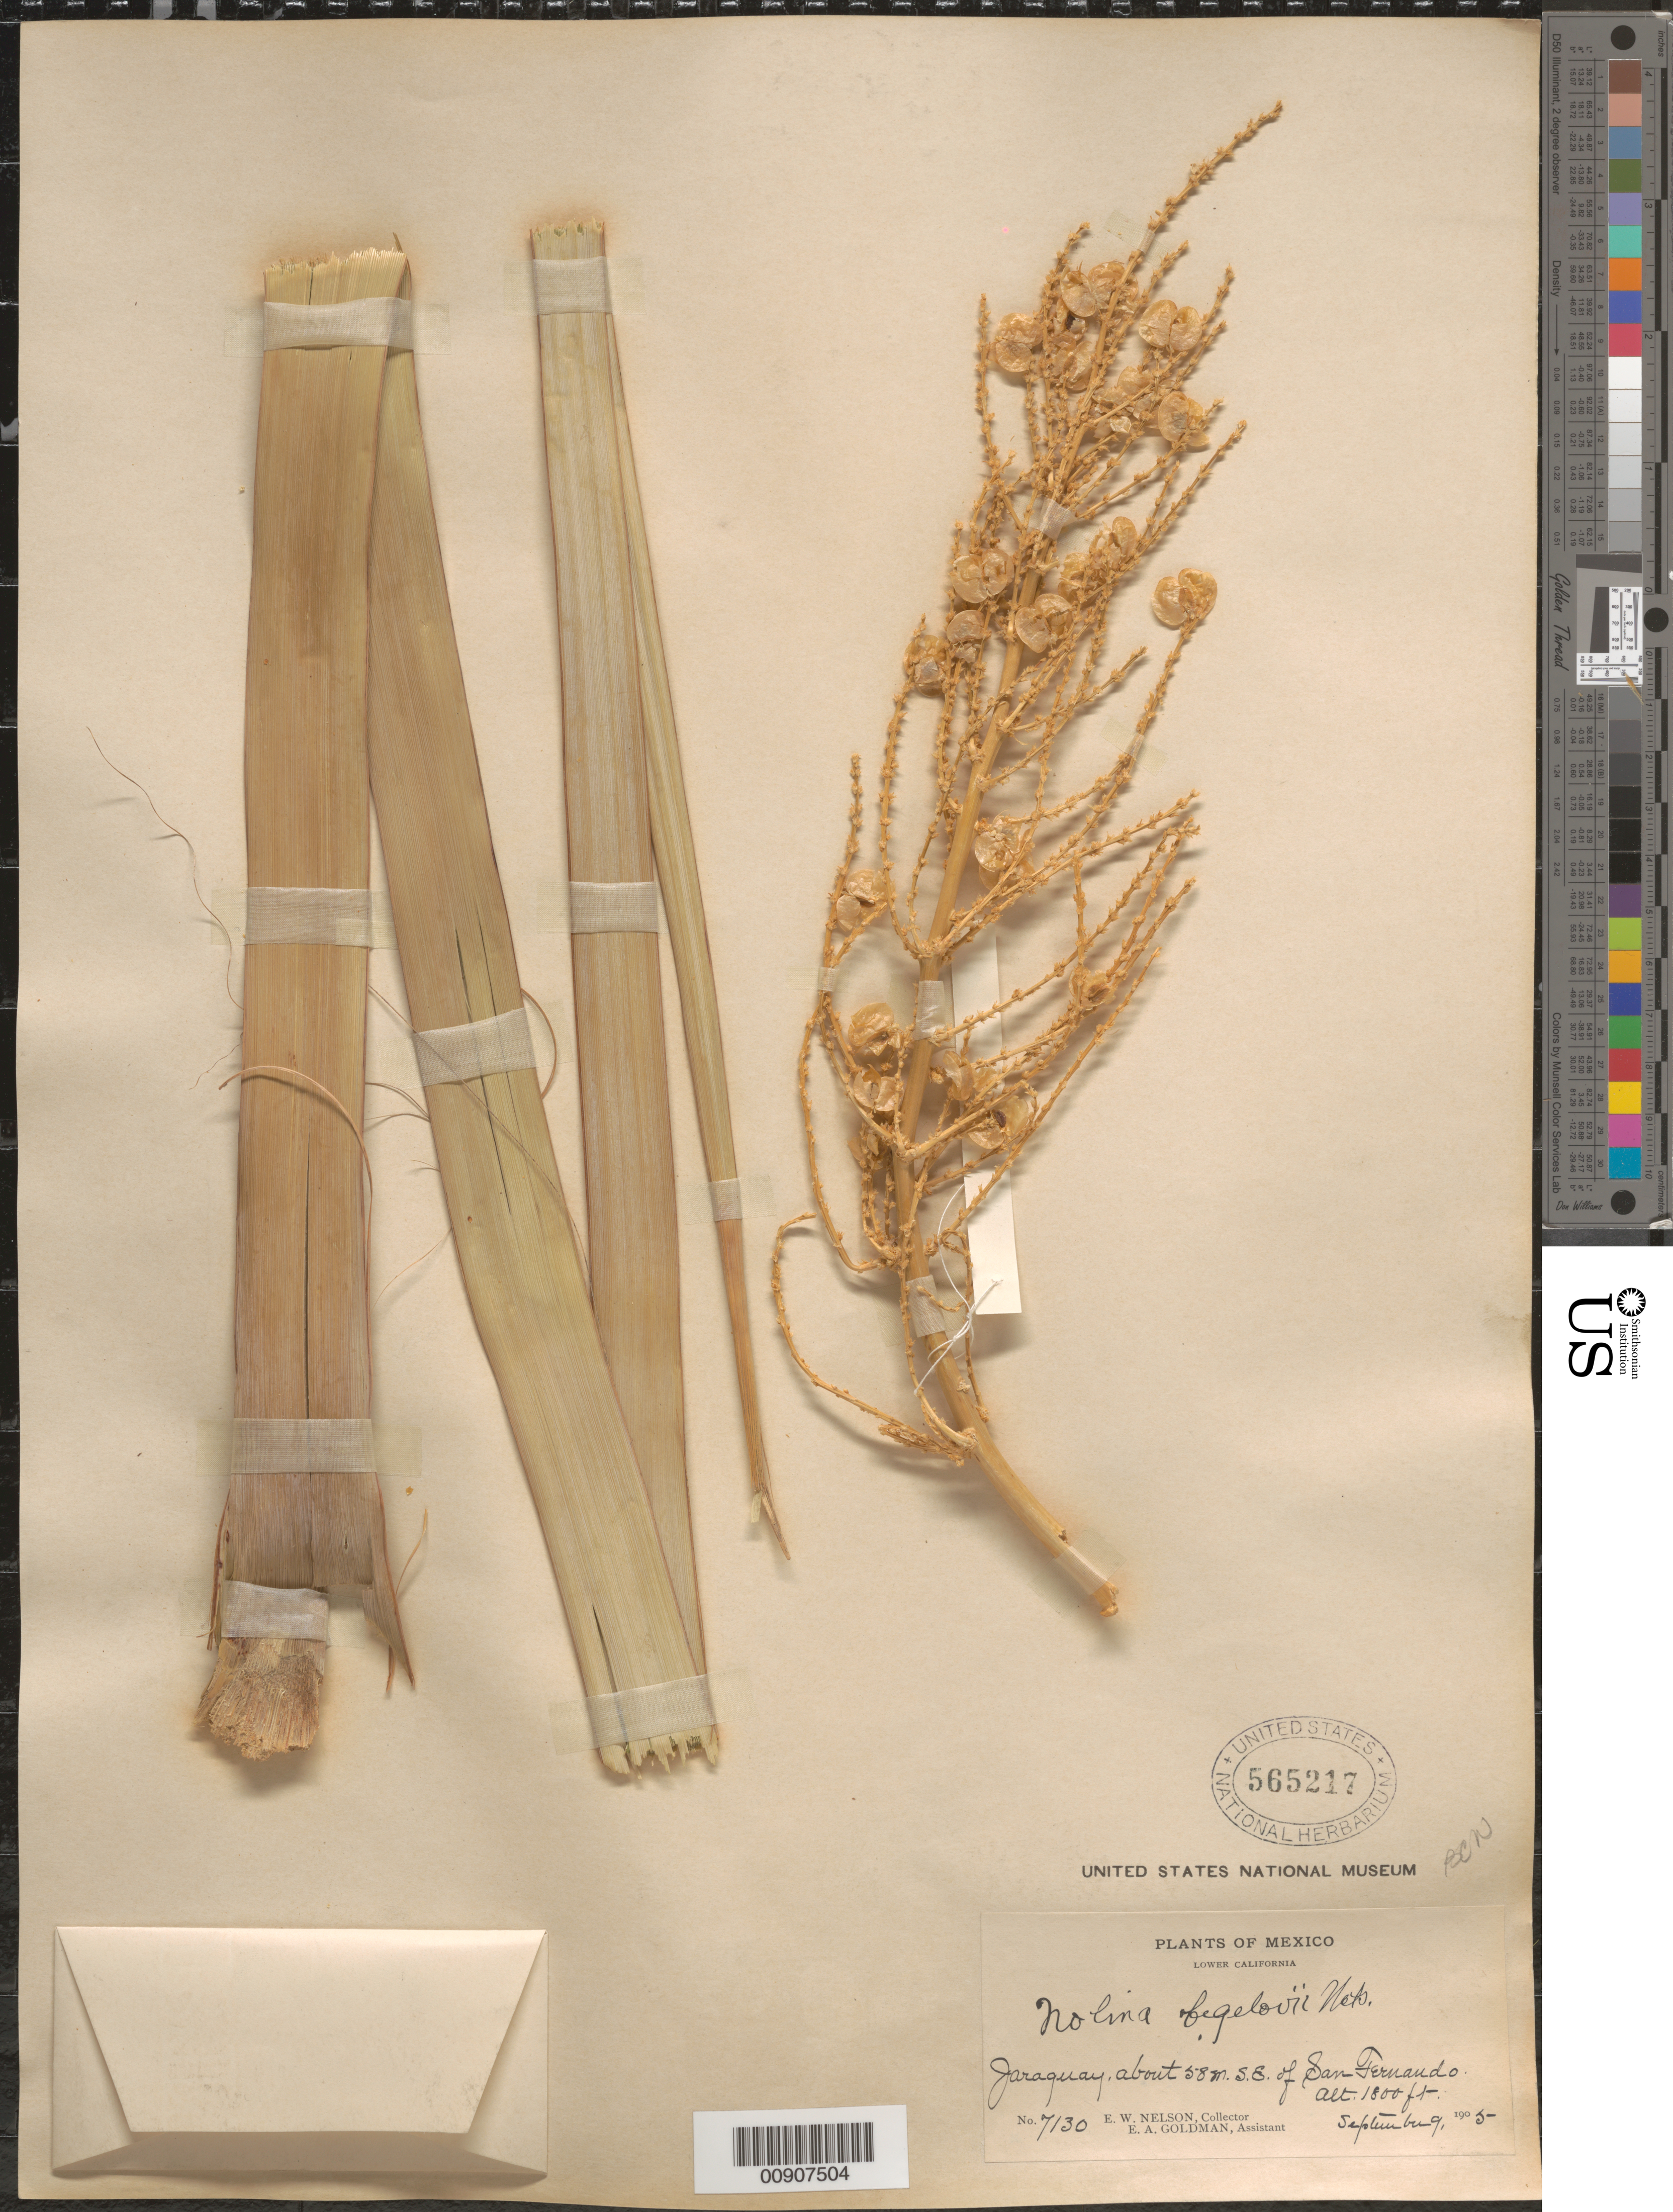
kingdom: Plantae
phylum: Tracheophyta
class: Liliopsida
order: Asparagales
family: Asparagaceae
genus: Nolina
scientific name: Nolina bigelovii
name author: (Torr.) S. Watson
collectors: E. W. Nelson & E. A. Goldman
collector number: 7130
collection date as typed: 09 Sep 1905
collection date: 1905-09-09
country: Mexico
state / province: Baja California Norte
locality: Jaraguay, about 58 mi. SE of San Fernando, Lower California.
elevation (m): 549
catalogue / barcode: US 565217